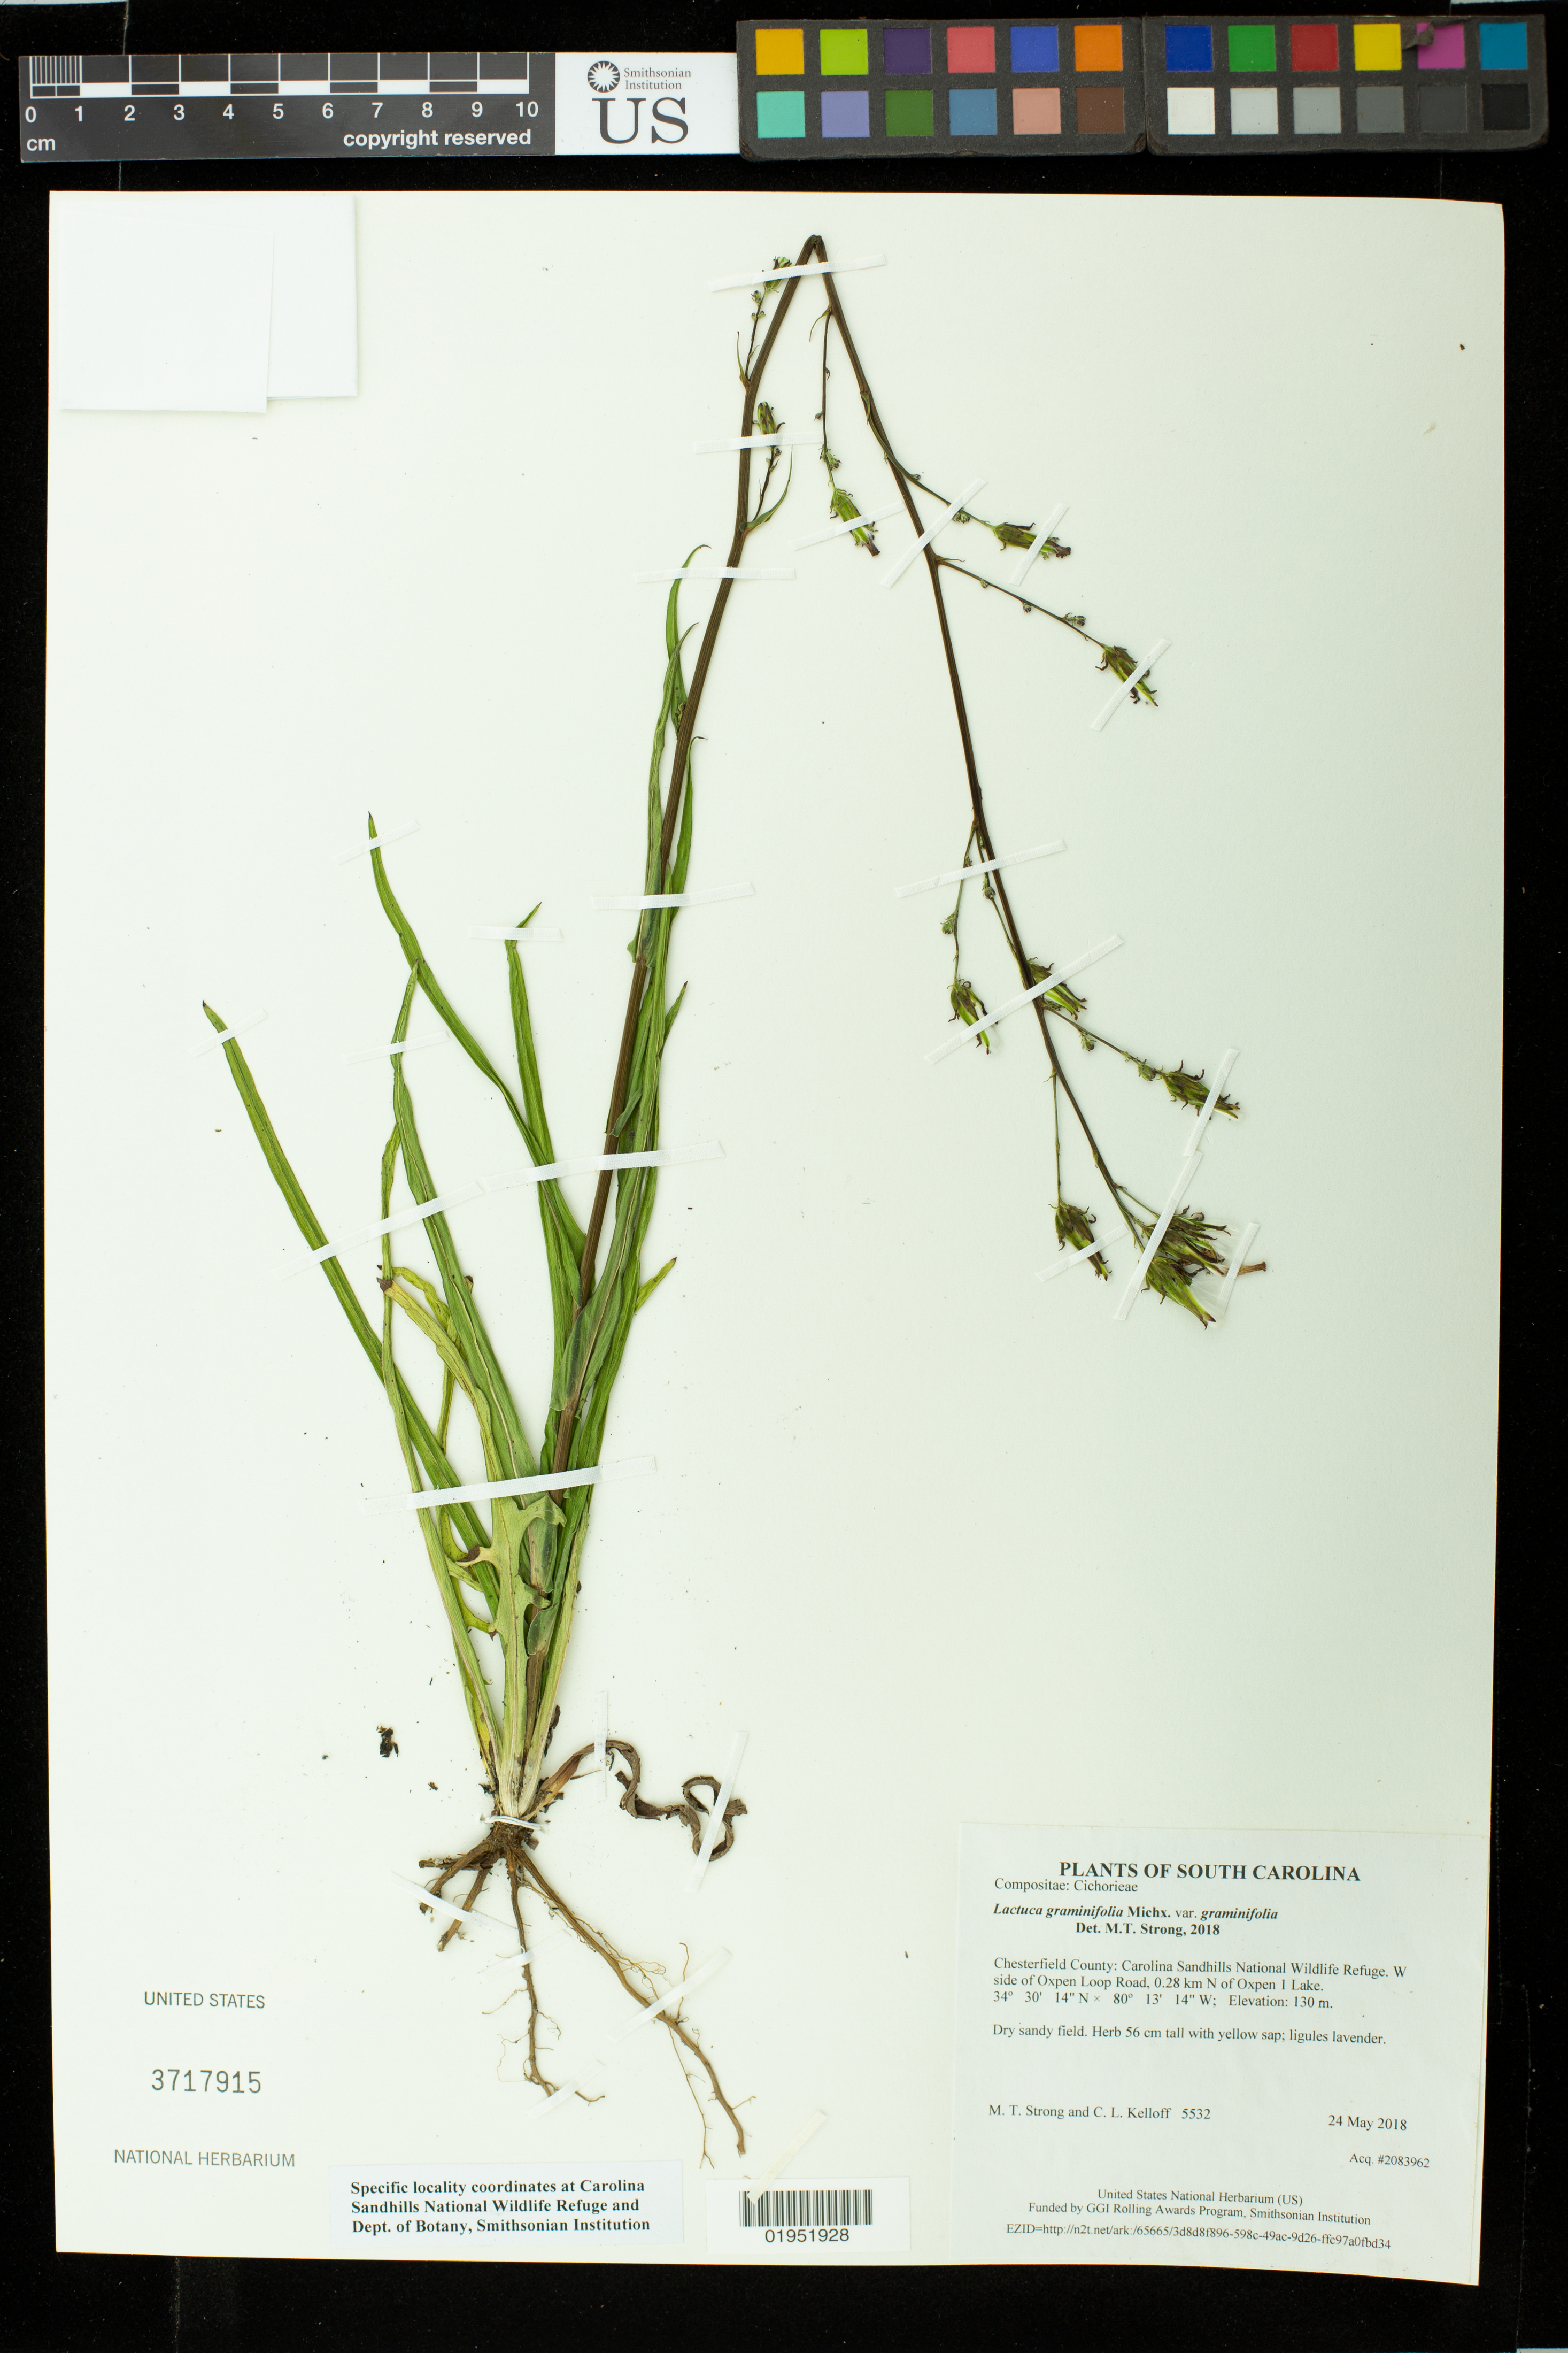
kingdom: Plantae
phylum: Tracheophyta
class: Magnoliopsida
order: Asterales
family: Asteraceae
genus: Lactuca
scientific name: Lactuca graminifolia var. graminifolia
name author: Michx.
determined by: Strong, Mark T., (BOT), Smithsonian Institution - National Museum of Natural History (UNITED STATES)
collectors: M. T. Strong & C. L. Kelloff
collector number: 5532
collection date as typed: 24 May 2018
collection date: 2018-05-24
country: United States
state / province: South Carolina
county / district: Chesterfield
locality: Carolina Sandhills National Wildlife Refuge. W side of Oxpen Loop Road, 0.28 km N of Oxpen 1 Lake.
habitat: Dry sandy field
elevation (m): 130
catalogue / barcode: US 3717915